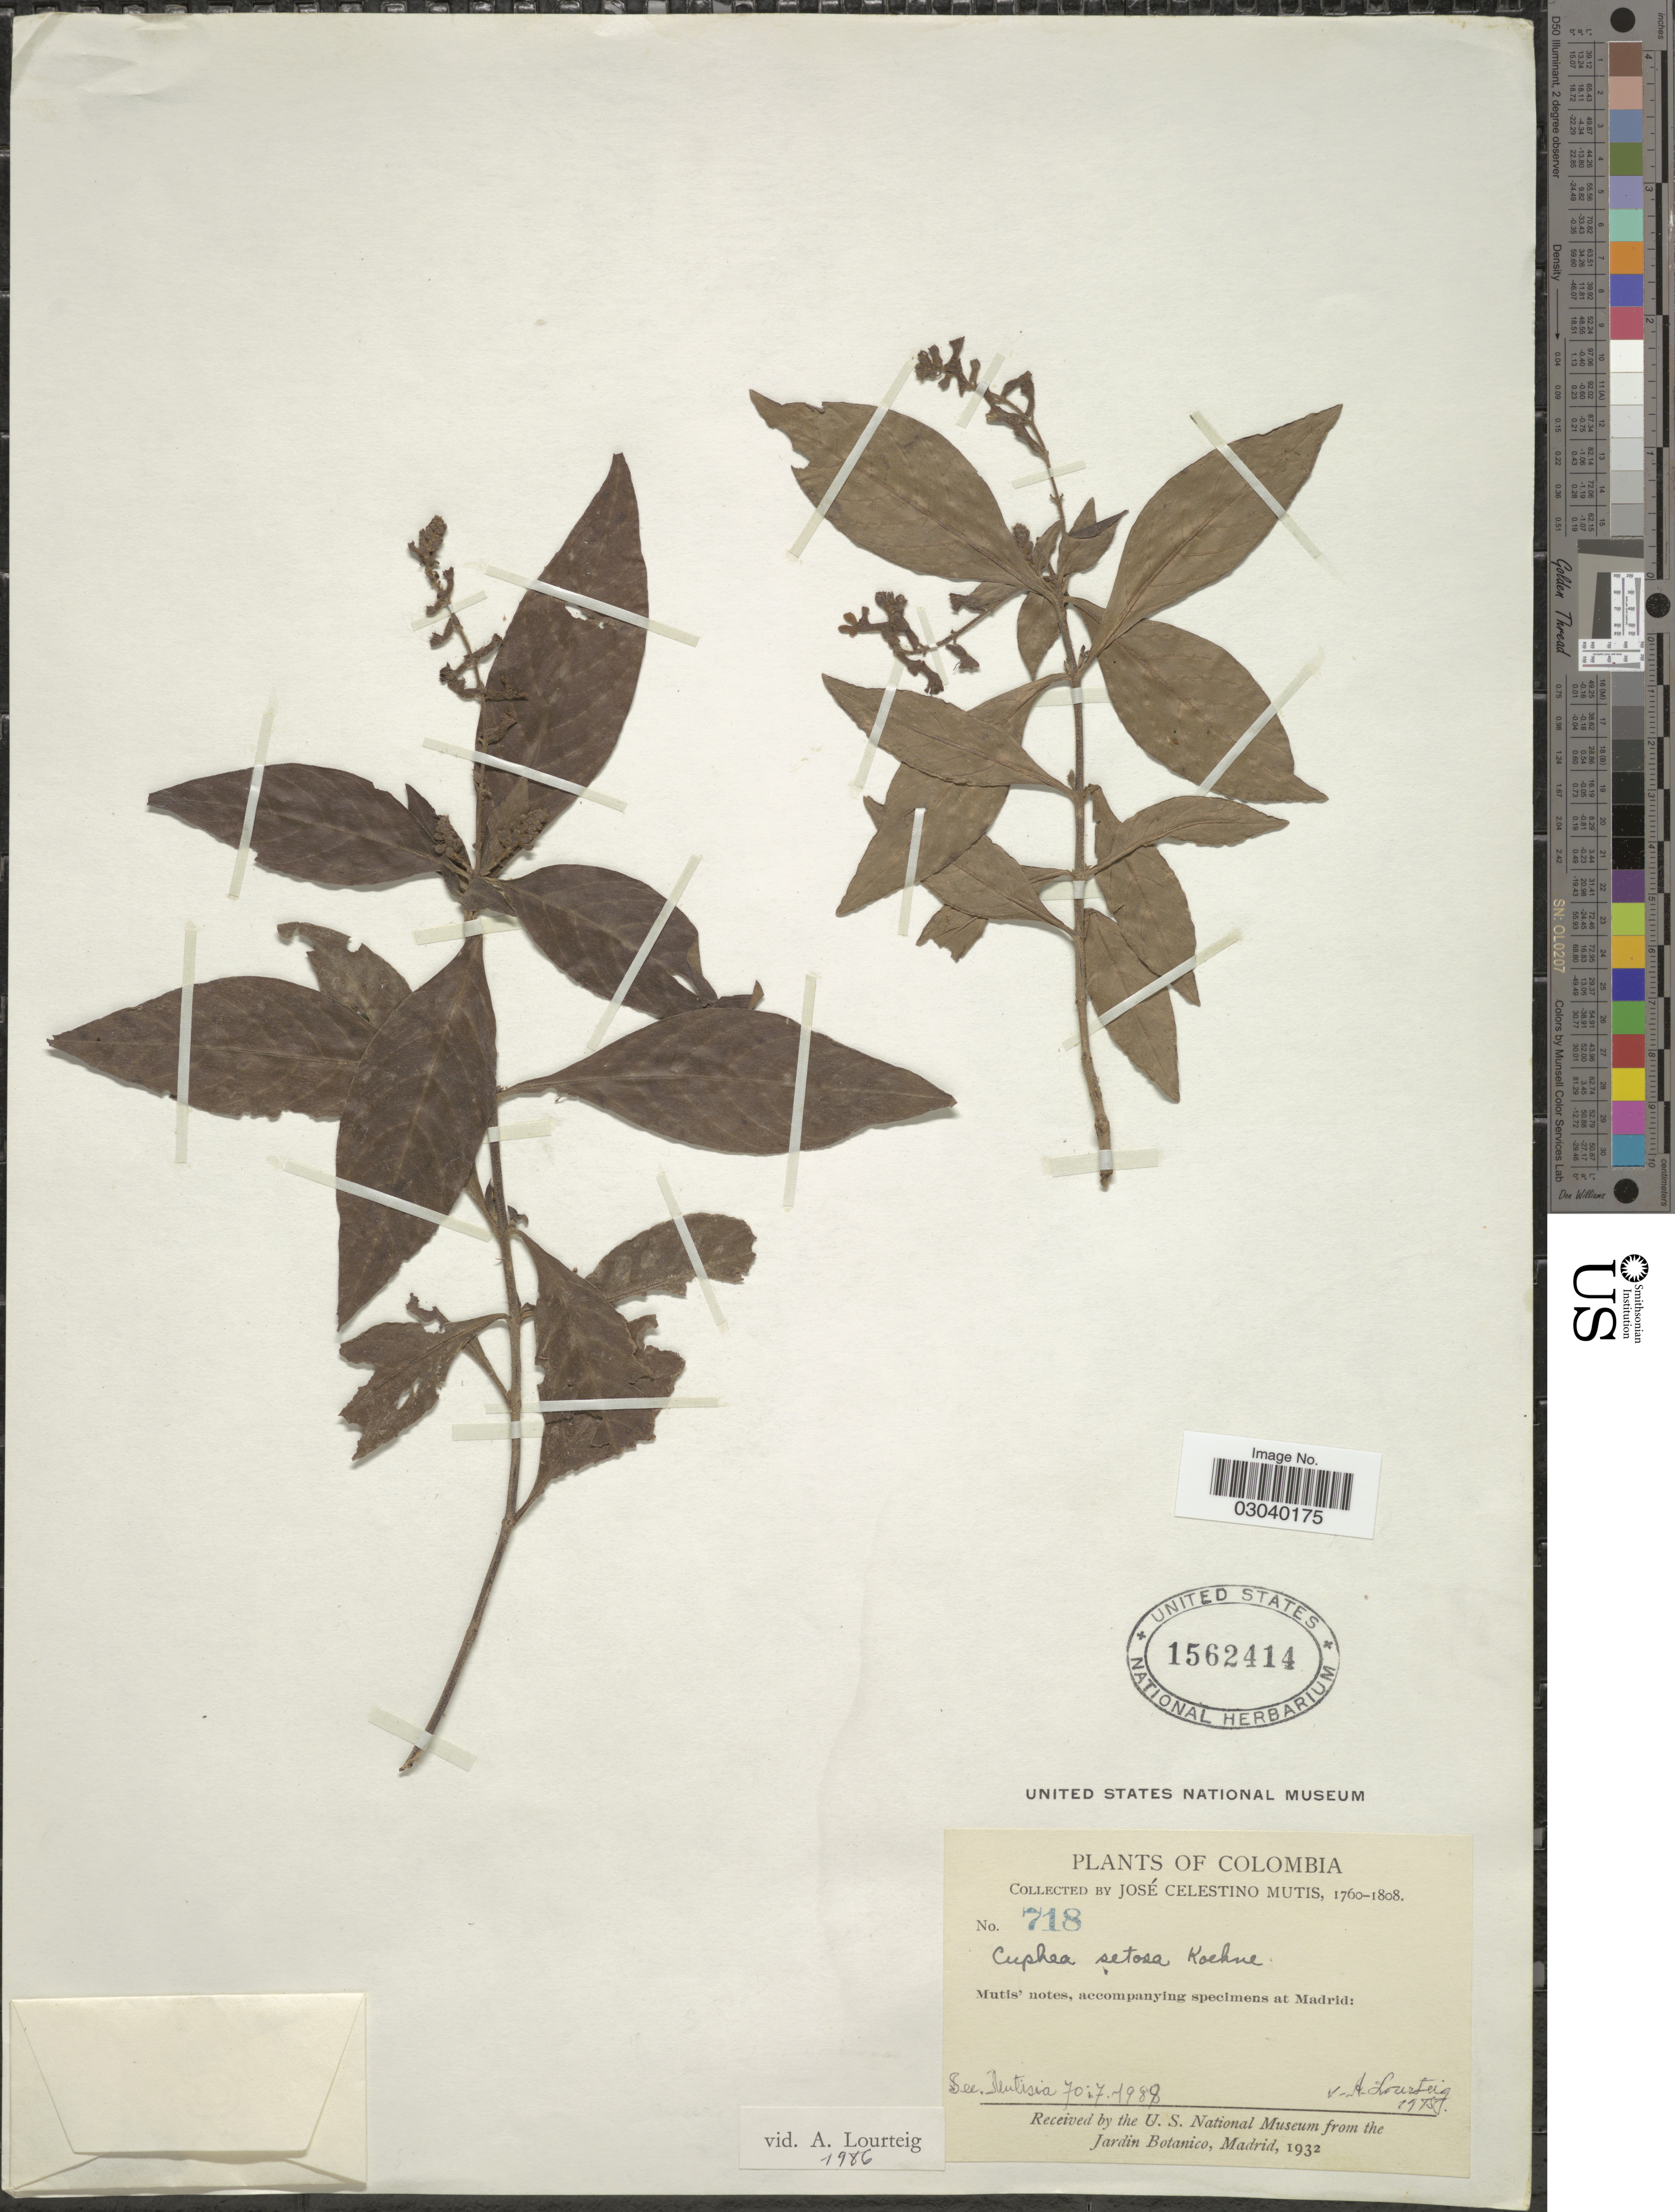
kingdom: Plantae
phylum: Tracheophyta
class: Magnoliopsida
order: Myrtales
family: Lythraceae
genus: Cuphea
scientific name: Cuphea setosa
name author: Koehne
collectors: J. C. B. Mutis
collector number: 718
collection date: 1760/1808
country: Colombia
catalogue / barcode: US 1562414